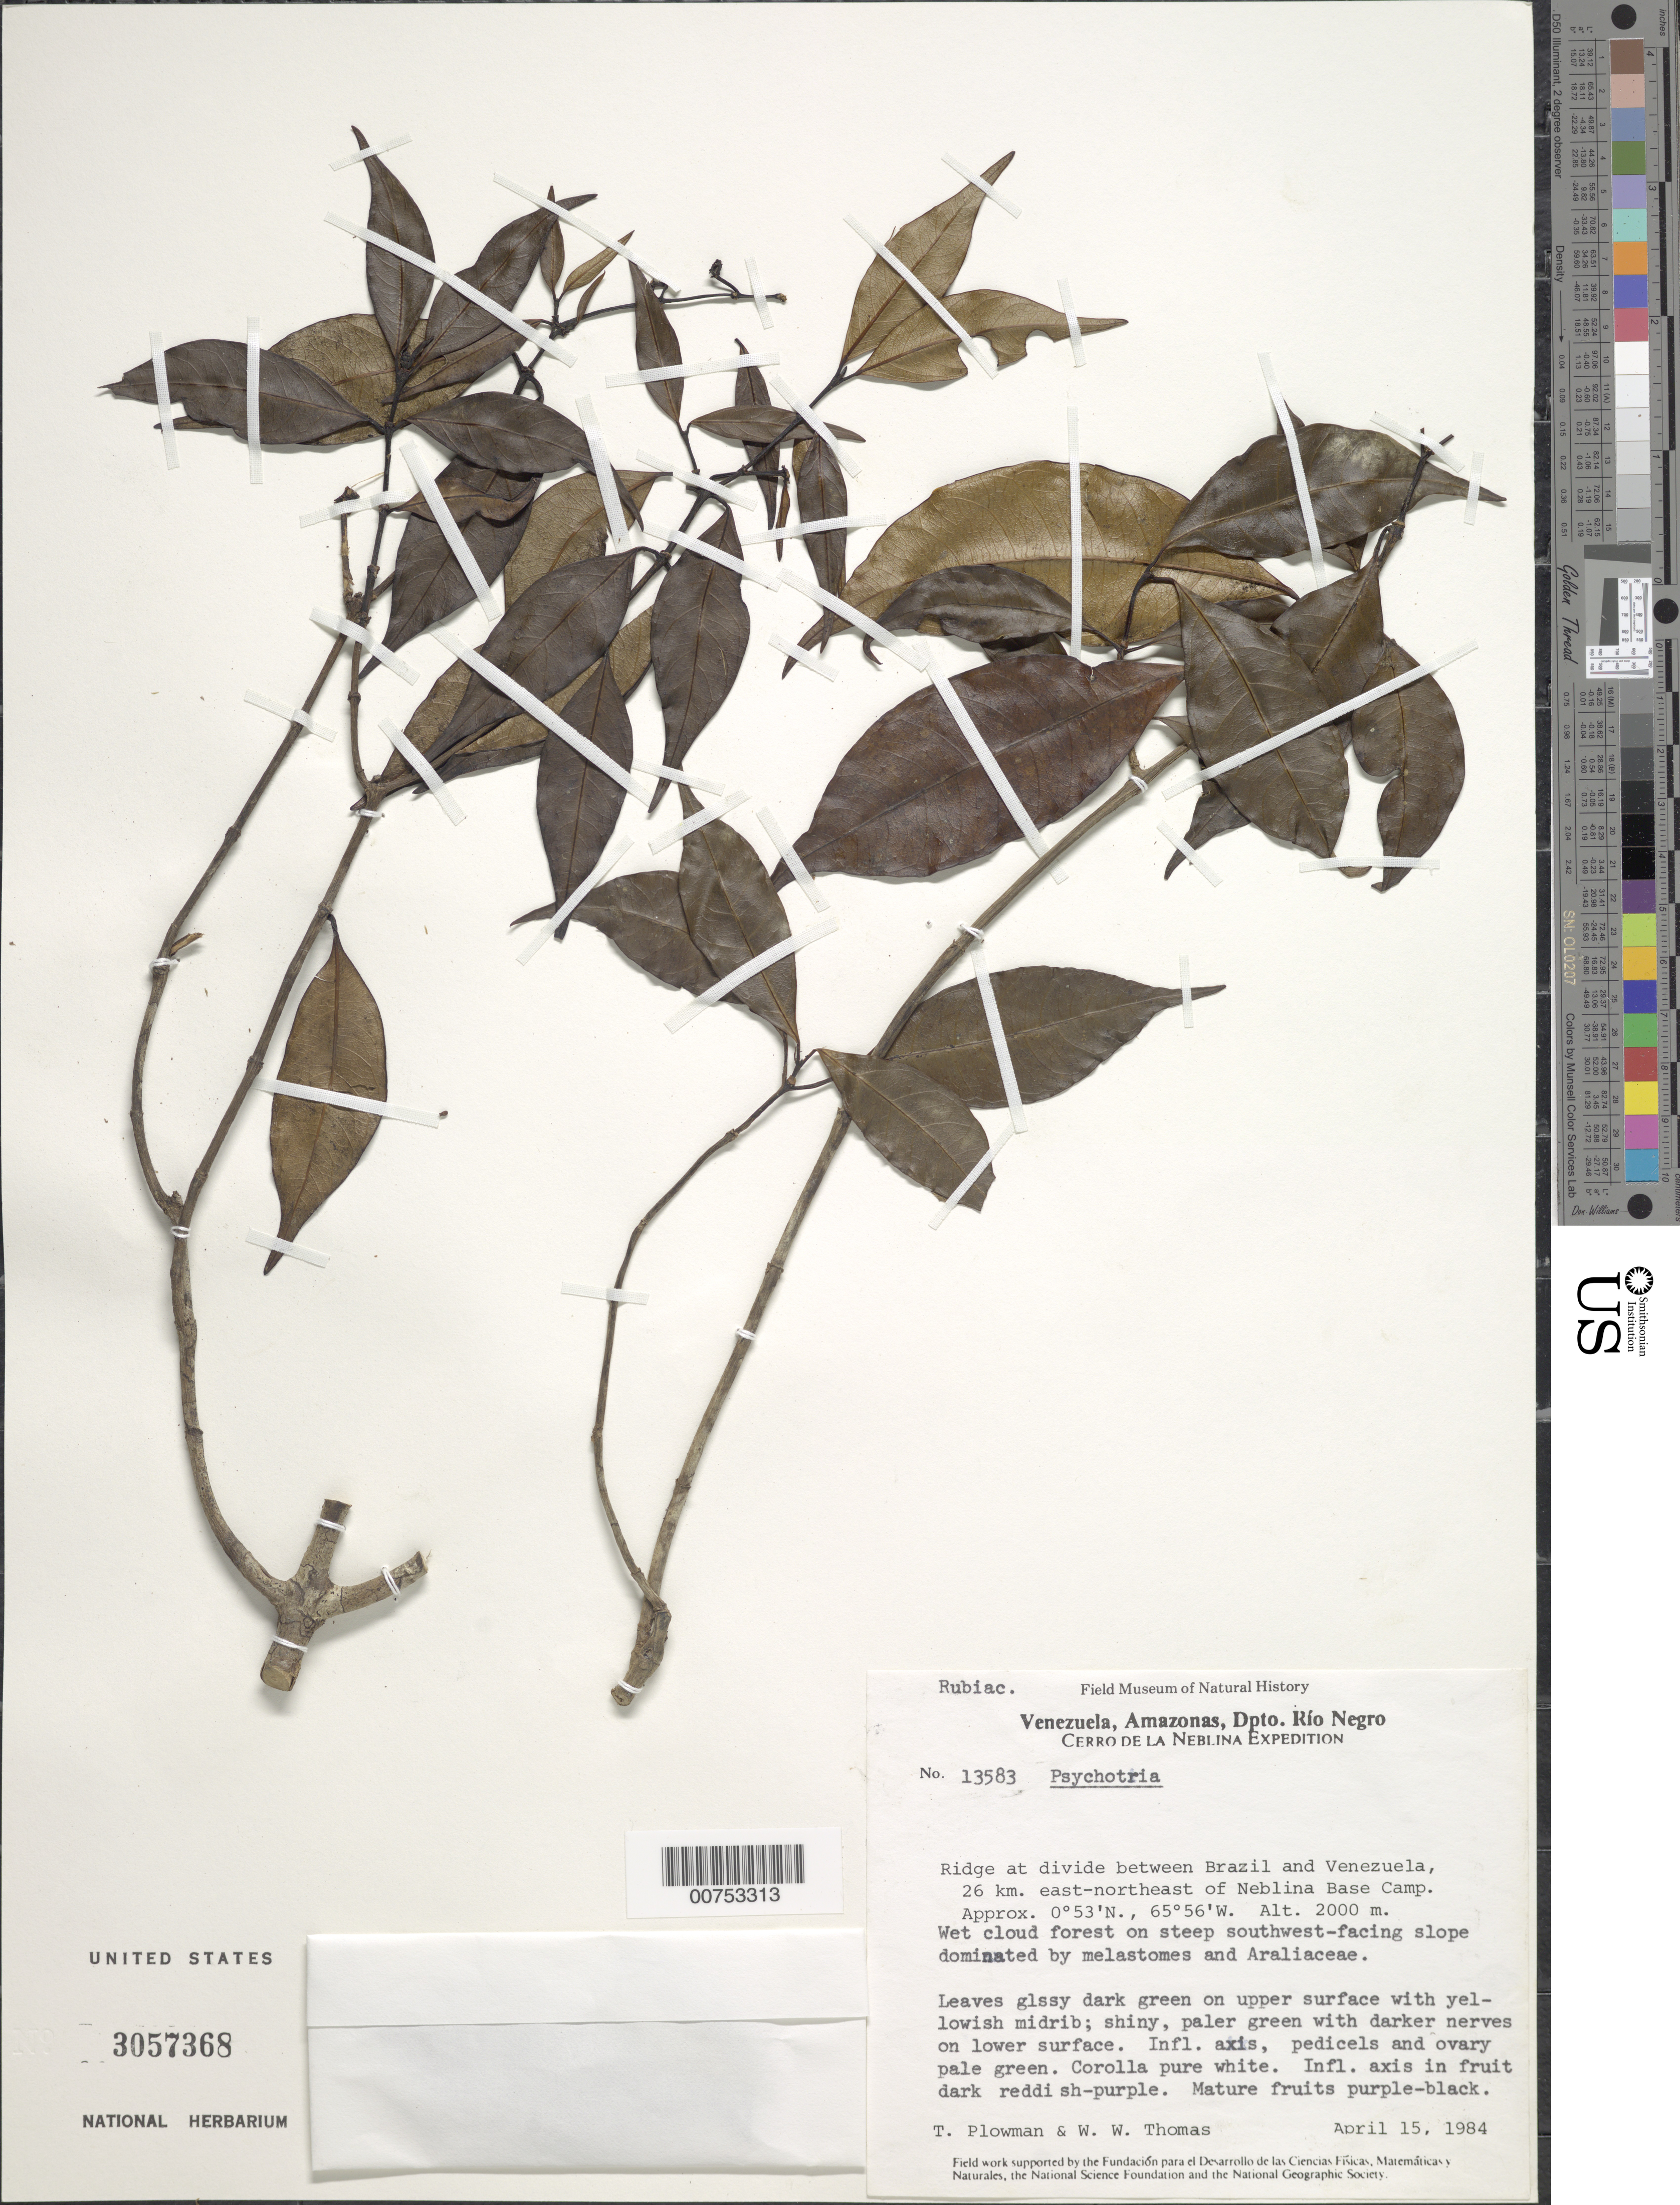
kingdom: Plantae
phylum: Tracheophyta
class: Magnoliopsida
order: Gentianales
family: Rubiaceae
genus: Psychotria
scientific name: Psychotria sp.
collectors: T. Plowman & W. W. Thomas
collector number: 13583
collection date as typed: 15-Apr-84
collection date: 1984-04-15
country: Venezuela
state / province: Amazonas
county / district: Río Negro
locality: Cerro de La Neblina, ridge at divide between Brazil & Venezuela, 26 km ENE of Neblina base camp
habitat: Wet cloud forest on steep SW-facing slope dominated by melastomes and Araliaceae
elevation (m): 2000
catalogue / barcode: US 3057368